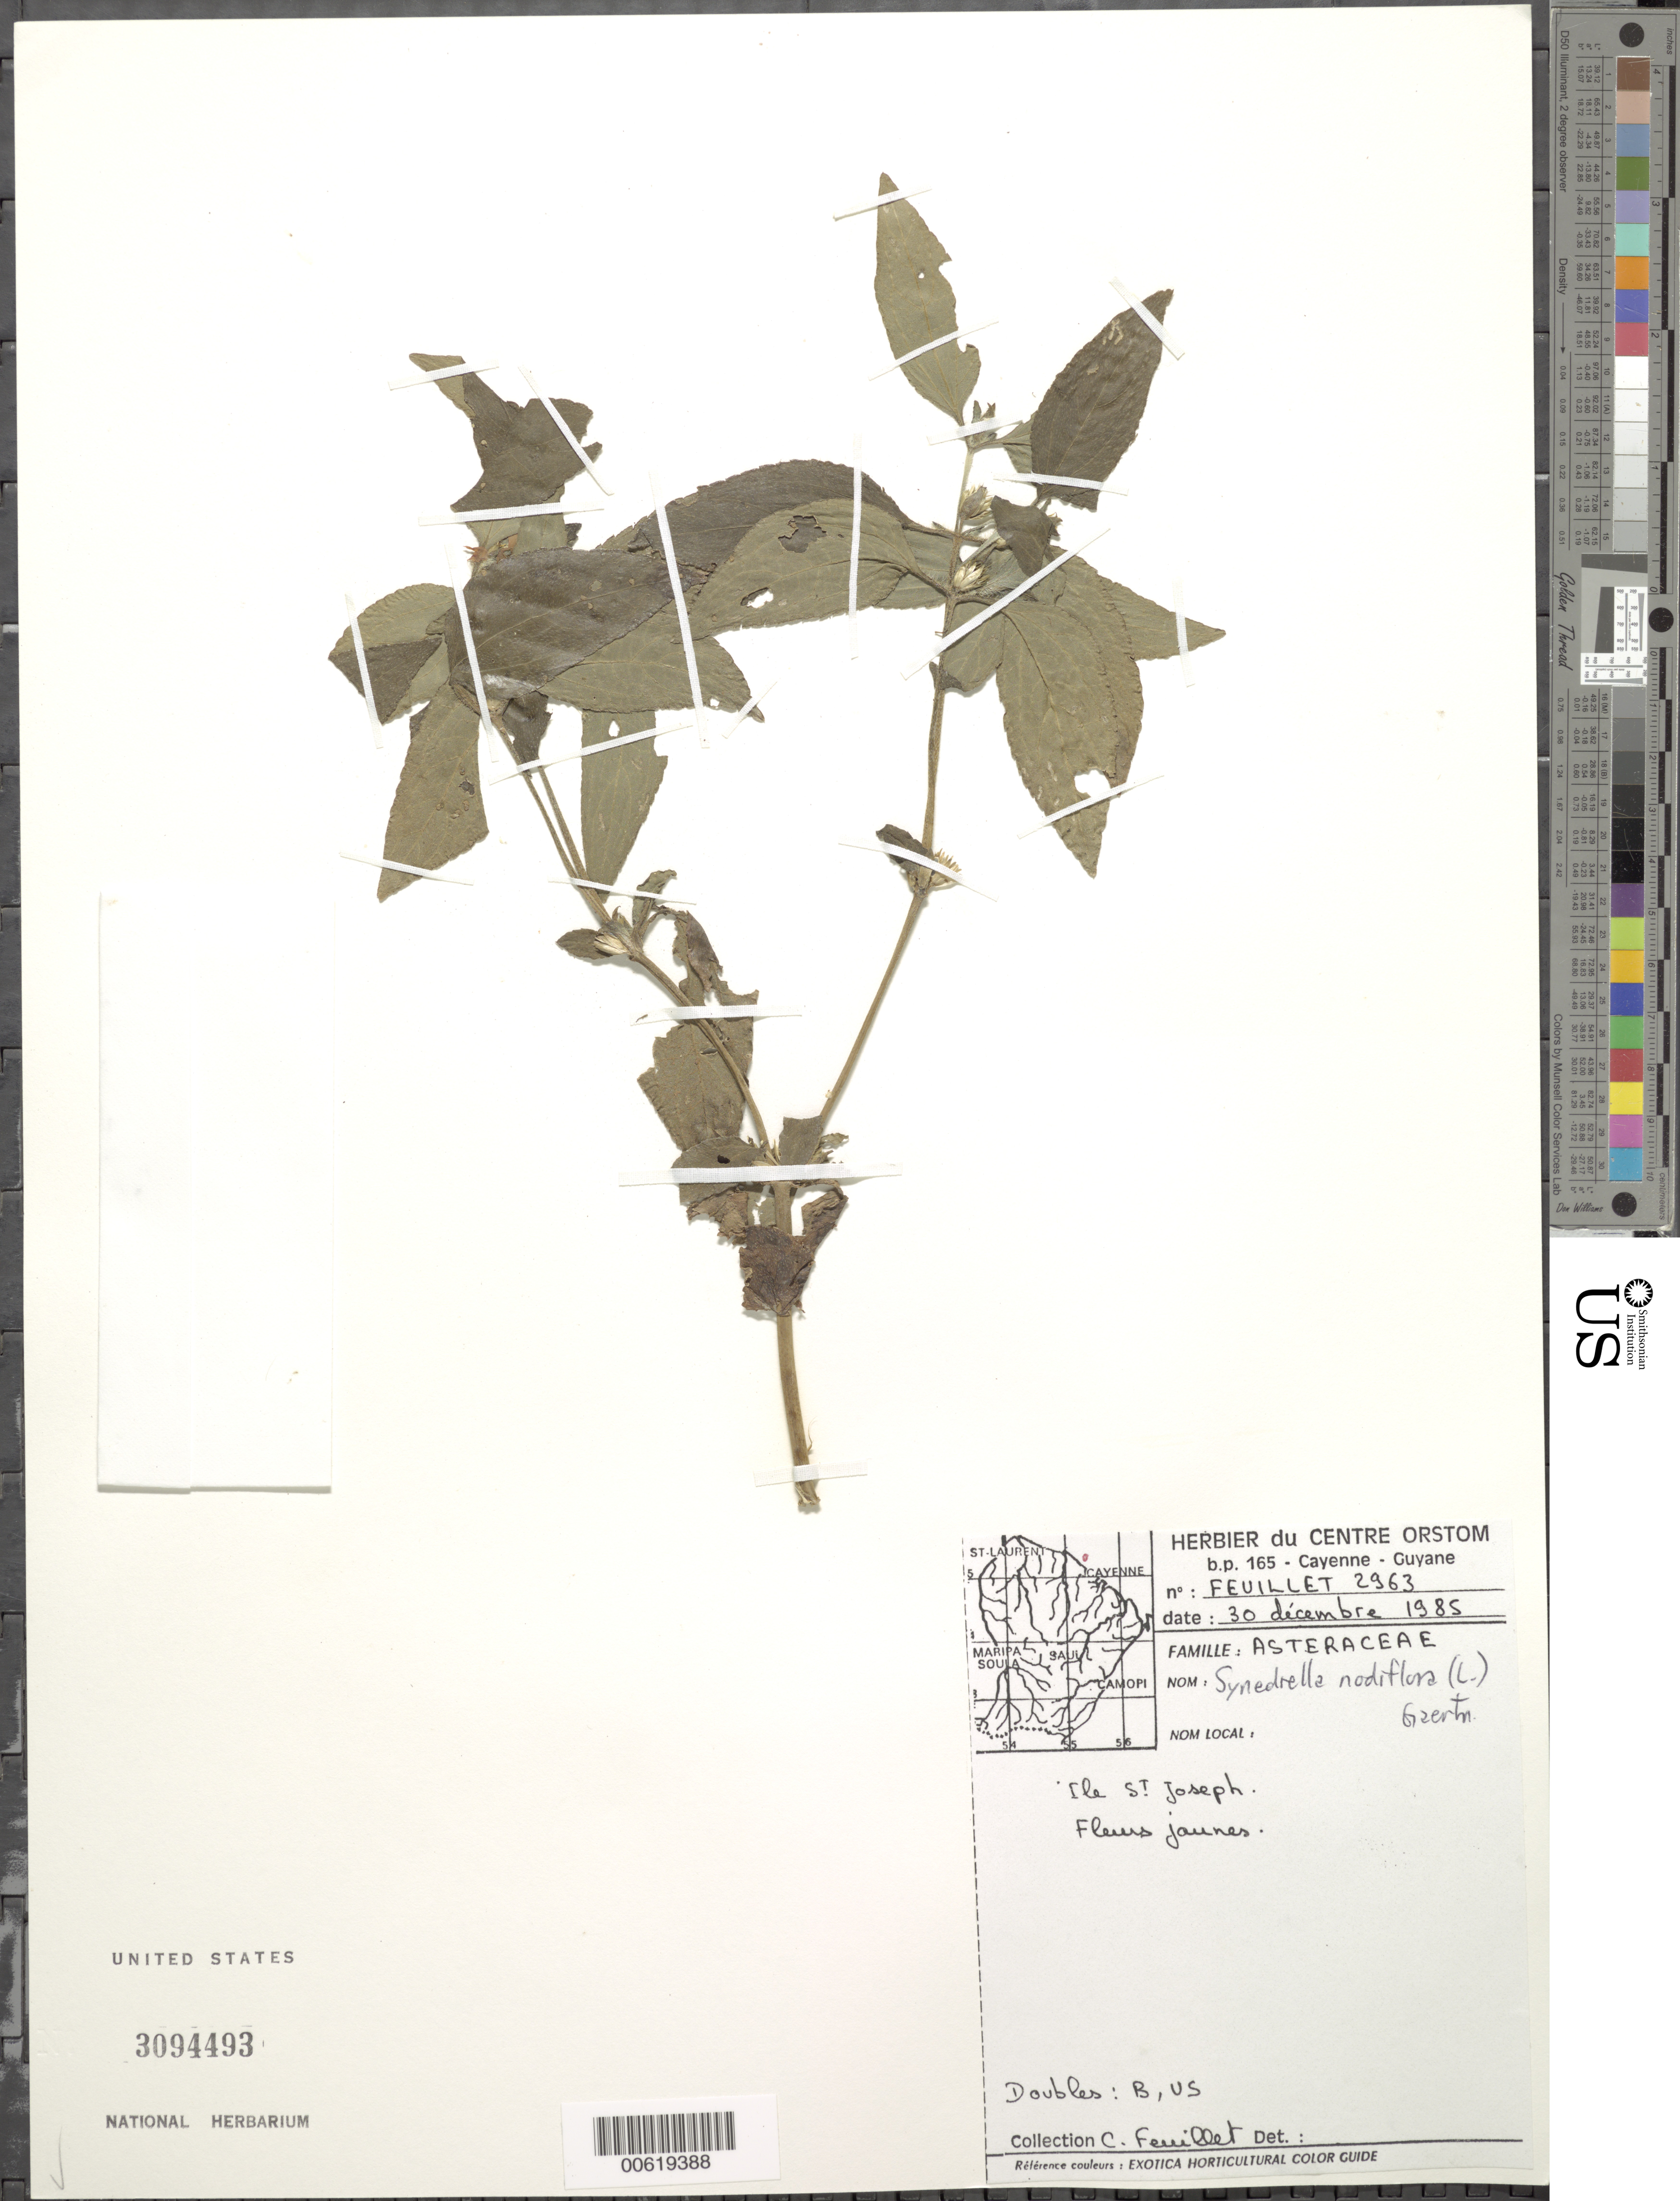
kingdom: Plantae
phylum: Tracheophyta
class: Magnoliopsida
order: Asterales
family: Asteraceae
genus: Synedrella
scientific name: Synedrella nodiflora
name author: (L.) Gaertn.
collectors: C. Feuillet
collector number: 2963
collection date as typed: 30-Dec-85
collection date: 1985-12-30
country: French Guiana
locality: Iles du Salut, Ile St. Joseph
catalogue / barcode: US 3094493